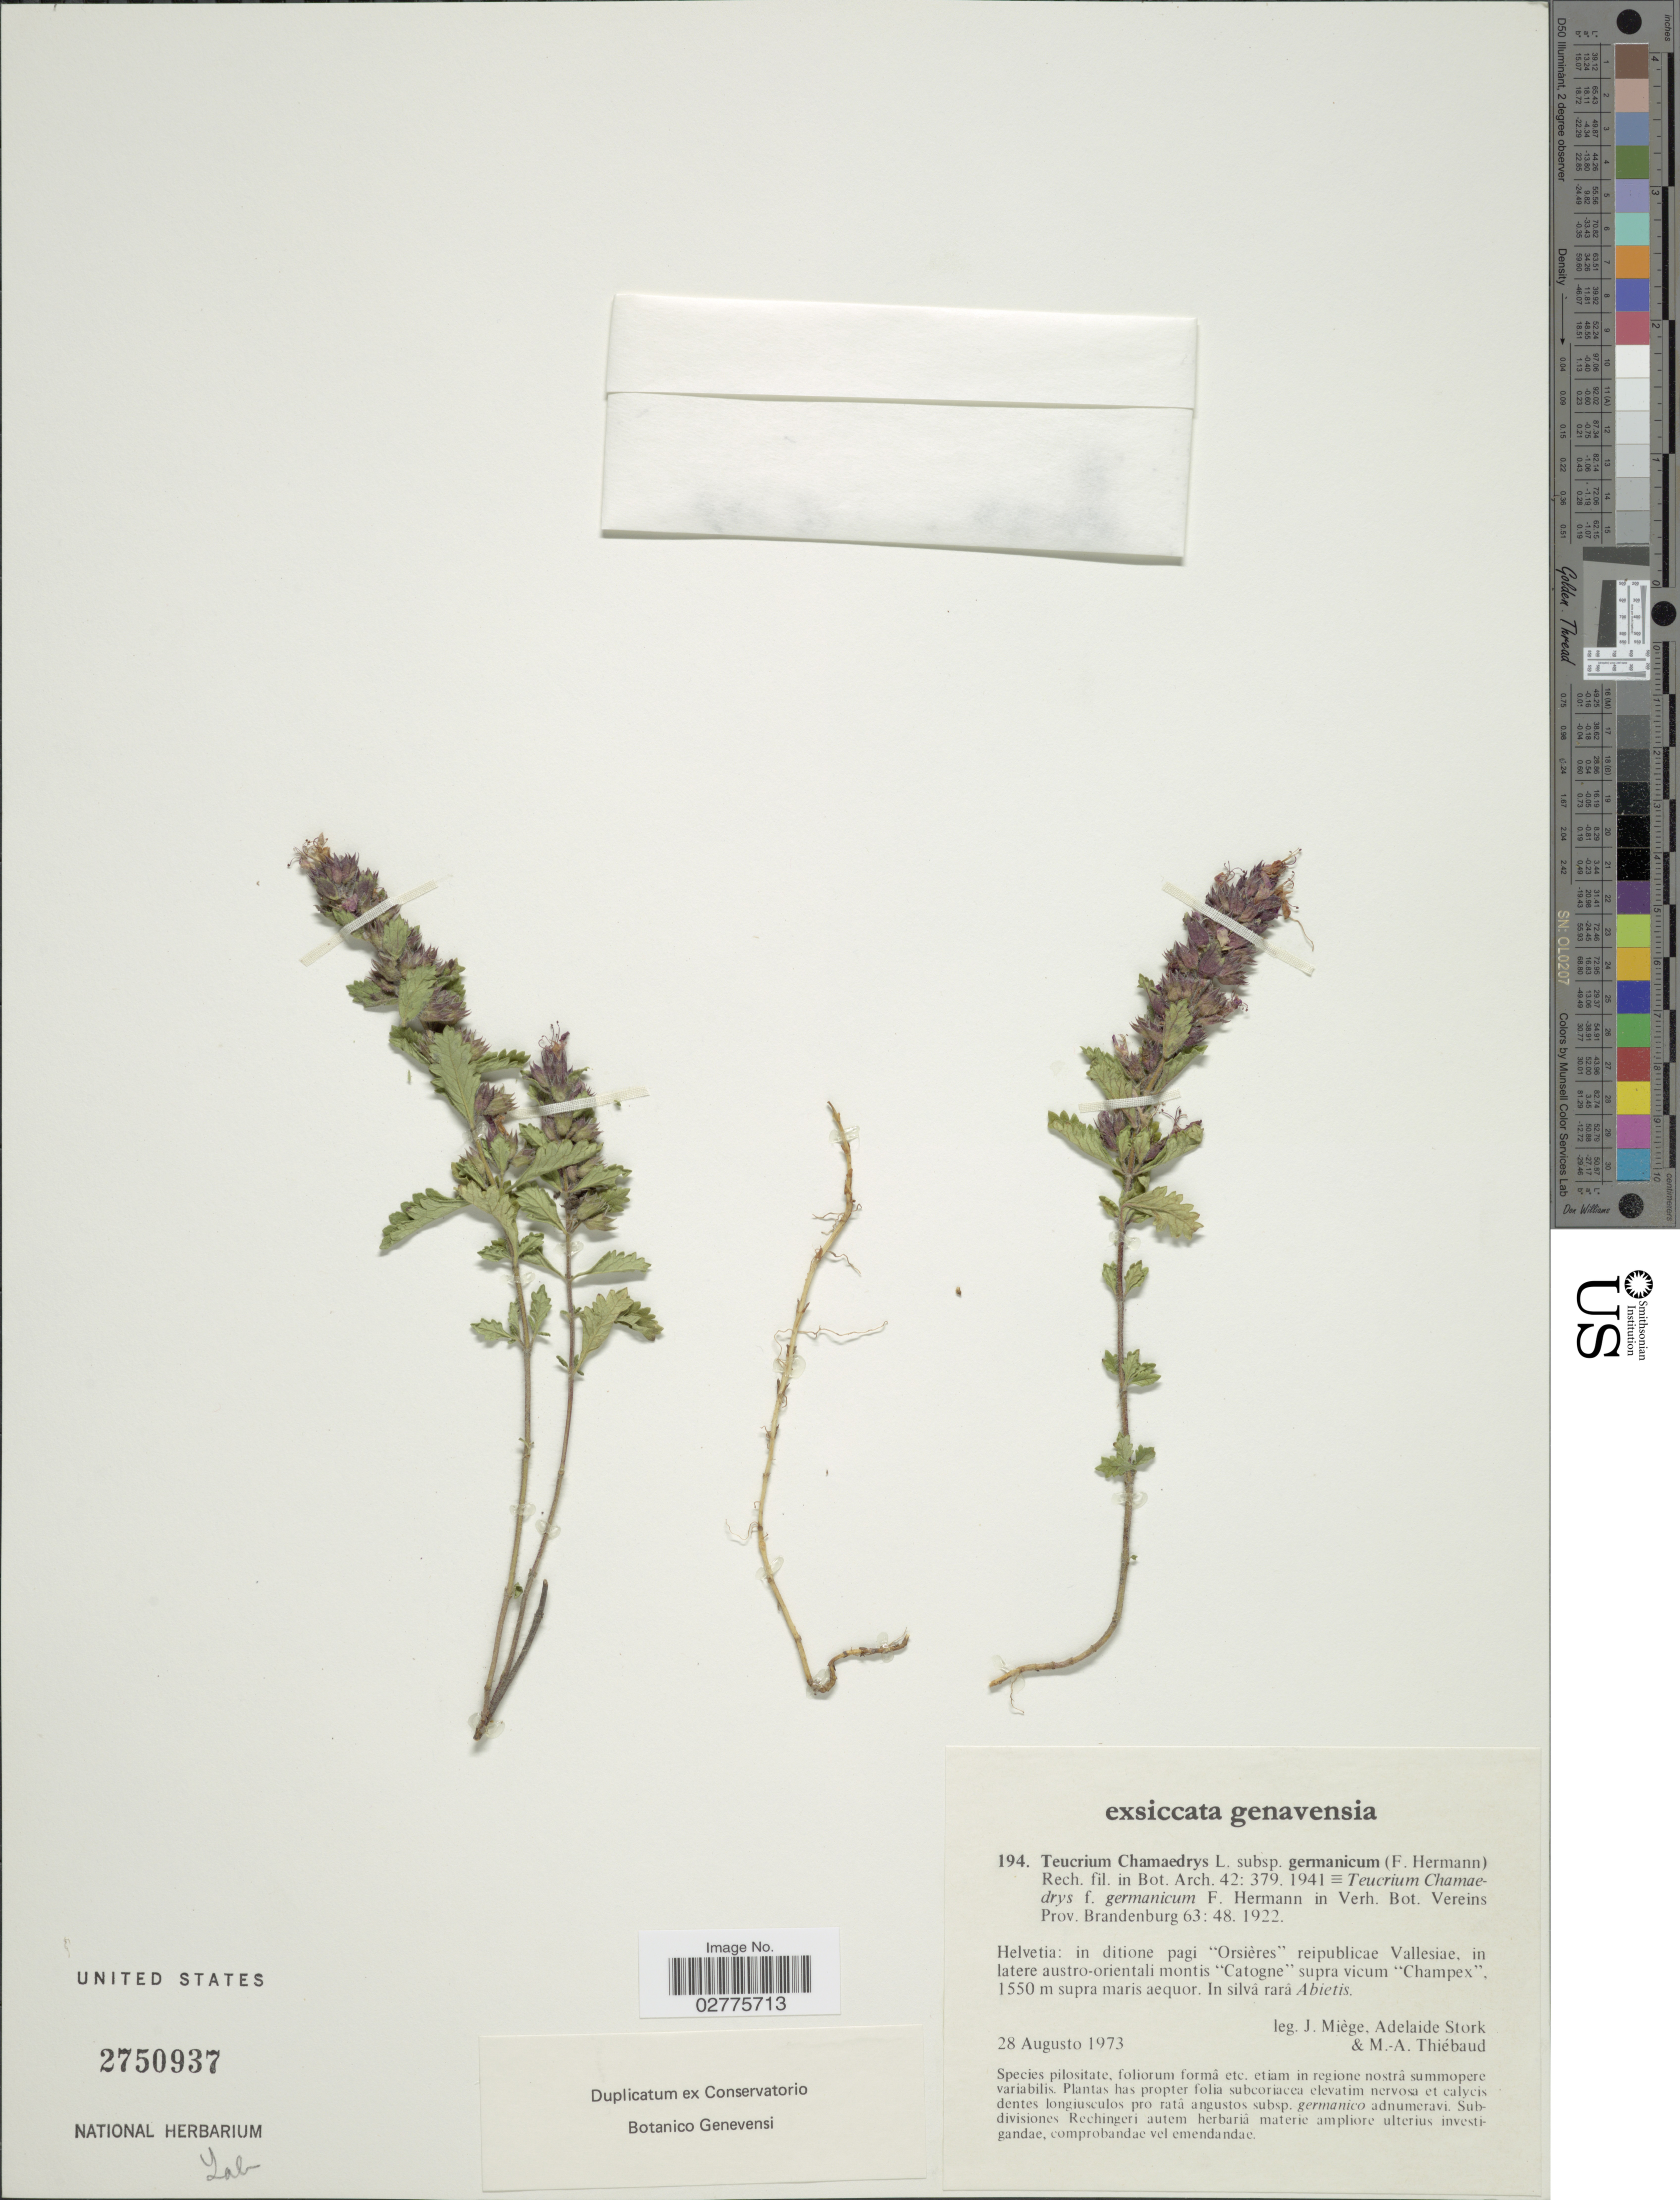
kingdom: Plantae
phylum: Tracheophyta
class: Magnoliopsida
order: Lamiales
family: Lamiaceae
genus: Teucrium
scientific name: Teucrium chamaedrys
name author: L.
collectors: J. Miége, A. Stork & M. Thiebaud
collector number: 194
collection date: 1973-08-28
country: Switzerland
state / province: Valais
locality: Helvetia: In ditione pagi "Orsières" reipublicae Vallesiae, in latere austro-orientali montis "Catogne" supra vicum "Champex", supra maris aequor. In silva rara Abietis.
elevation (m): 1550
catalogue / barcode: US 2750937